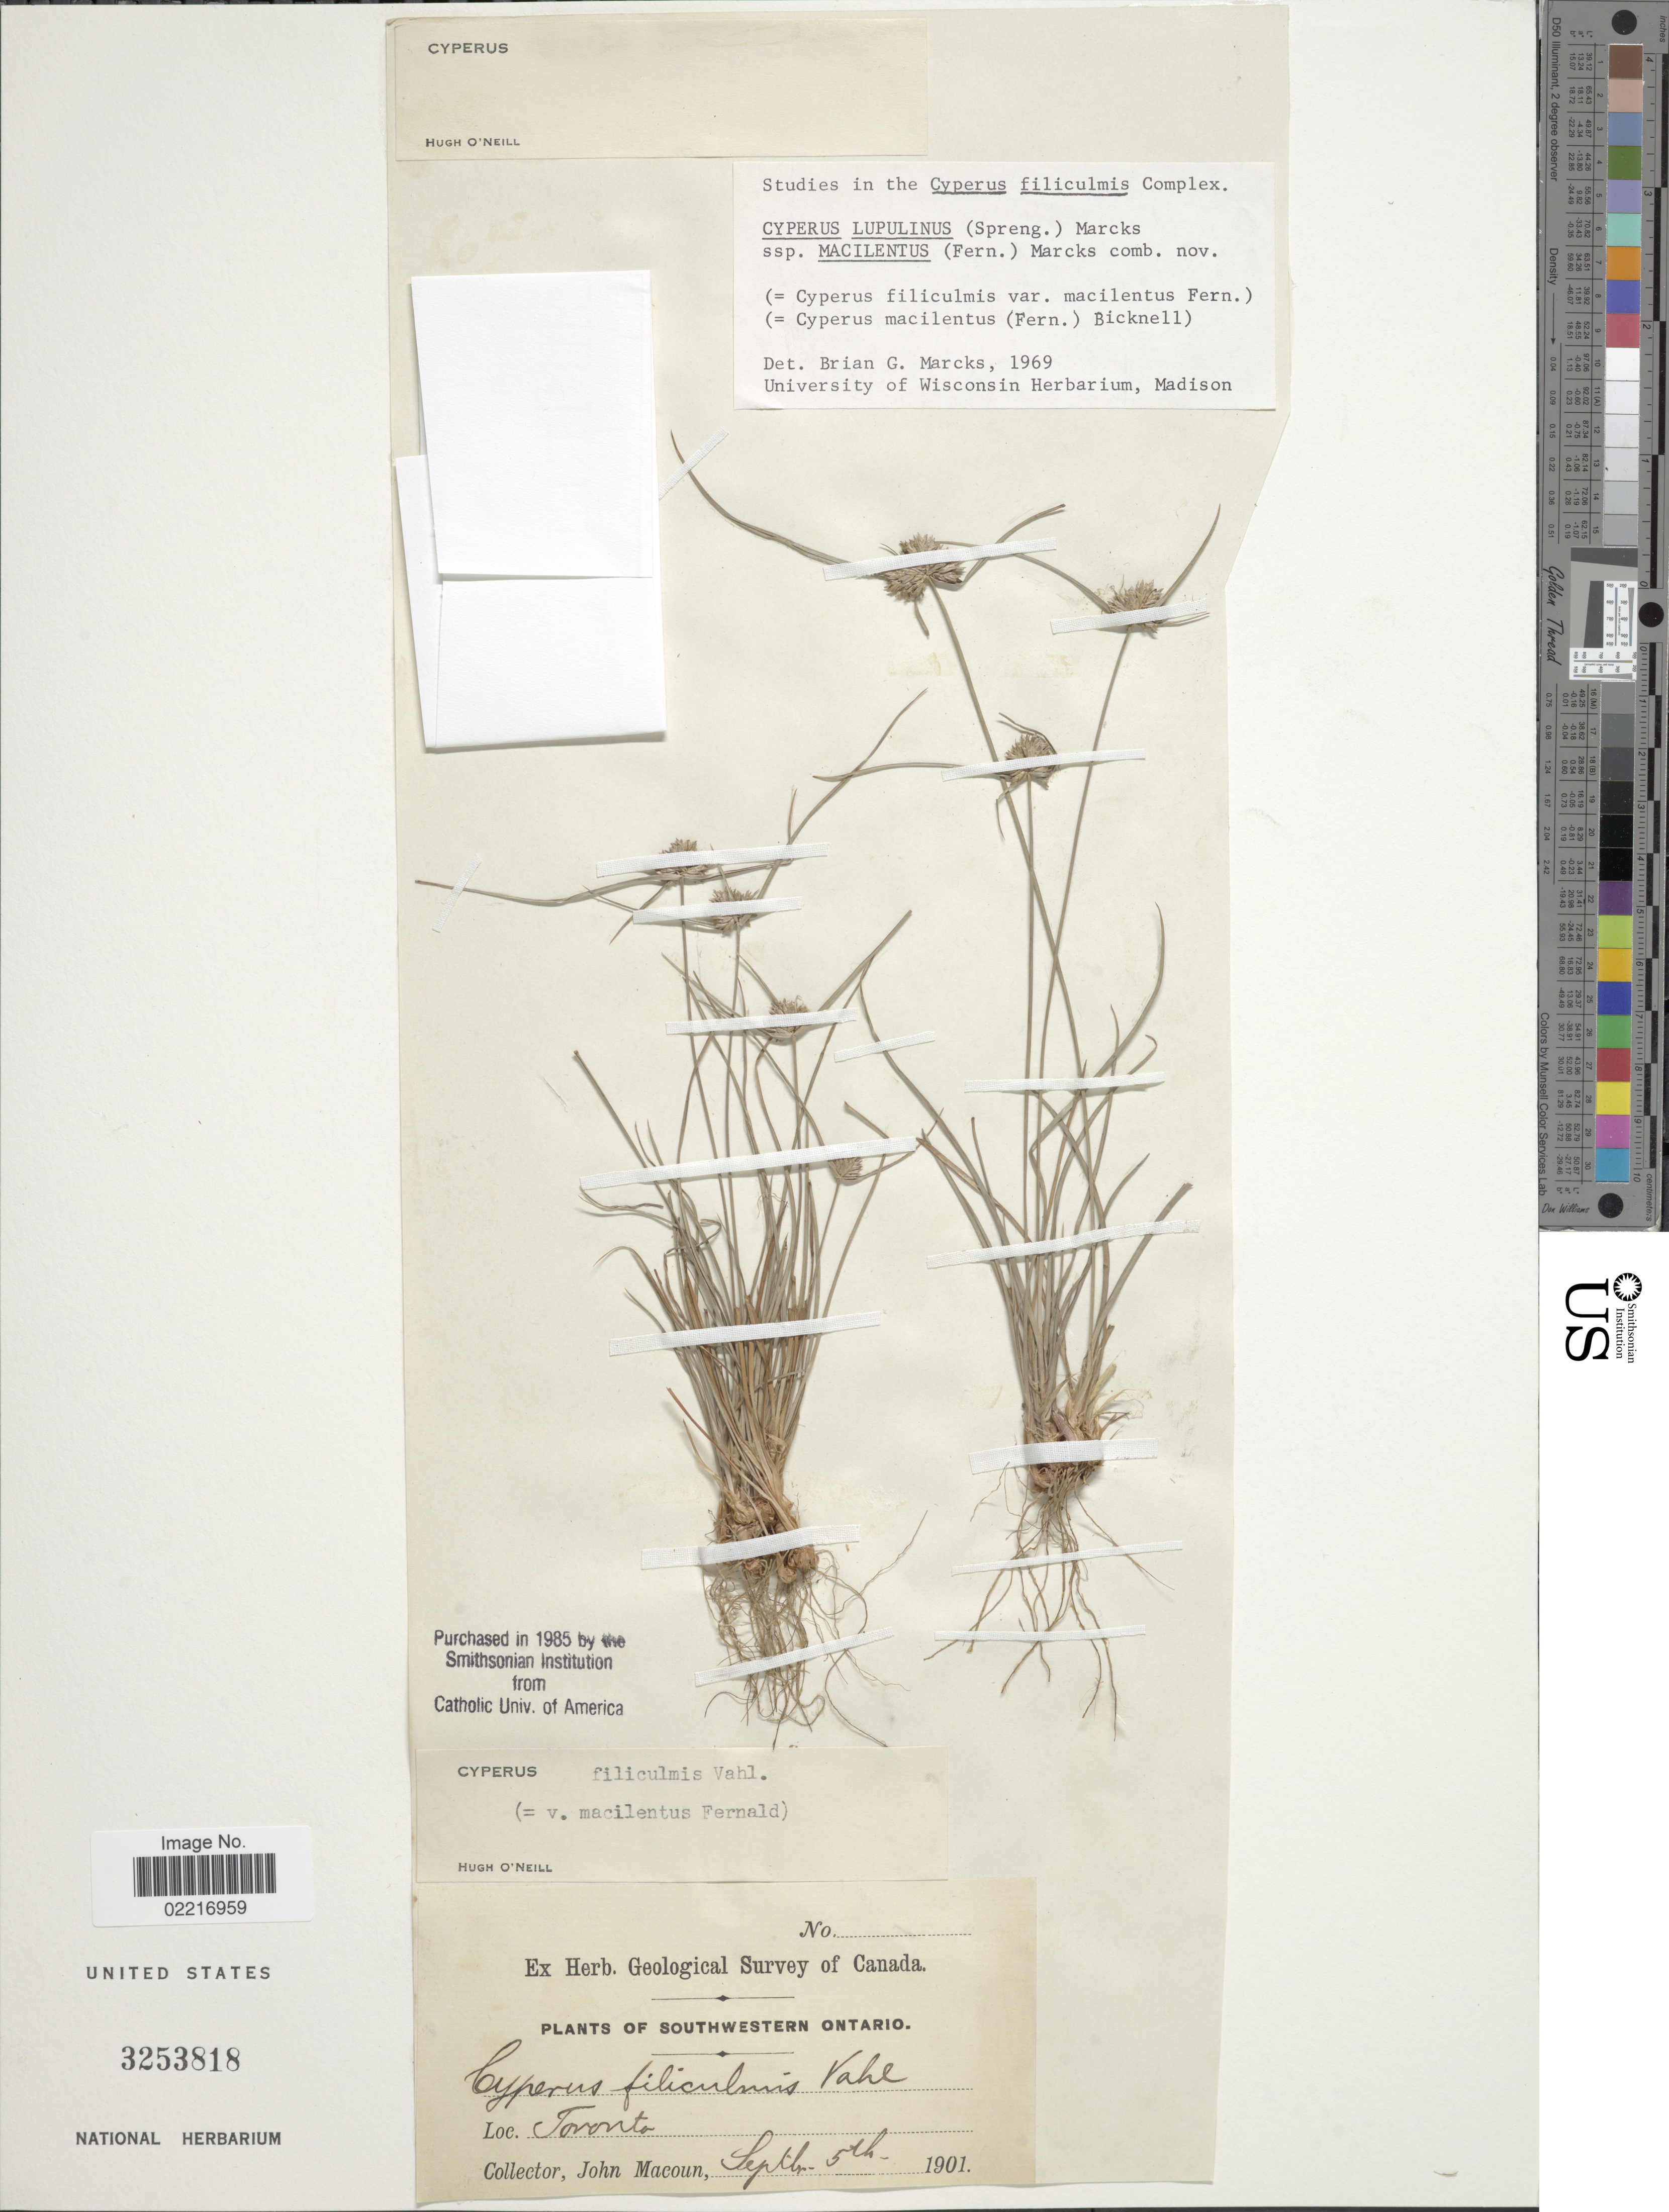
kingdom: Plantae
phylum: Tracheophyta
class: Liliopsida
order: Poales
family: Cyperaceae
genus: Cyperus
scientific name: Cyperus lupulinus subsp. macilentus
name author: (Fernald) Marcks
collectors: J. Macoun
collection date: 1901-09-05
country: Canada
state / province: Ontario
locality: Southwestern Ontario, Toronto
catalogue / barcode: US 3253818